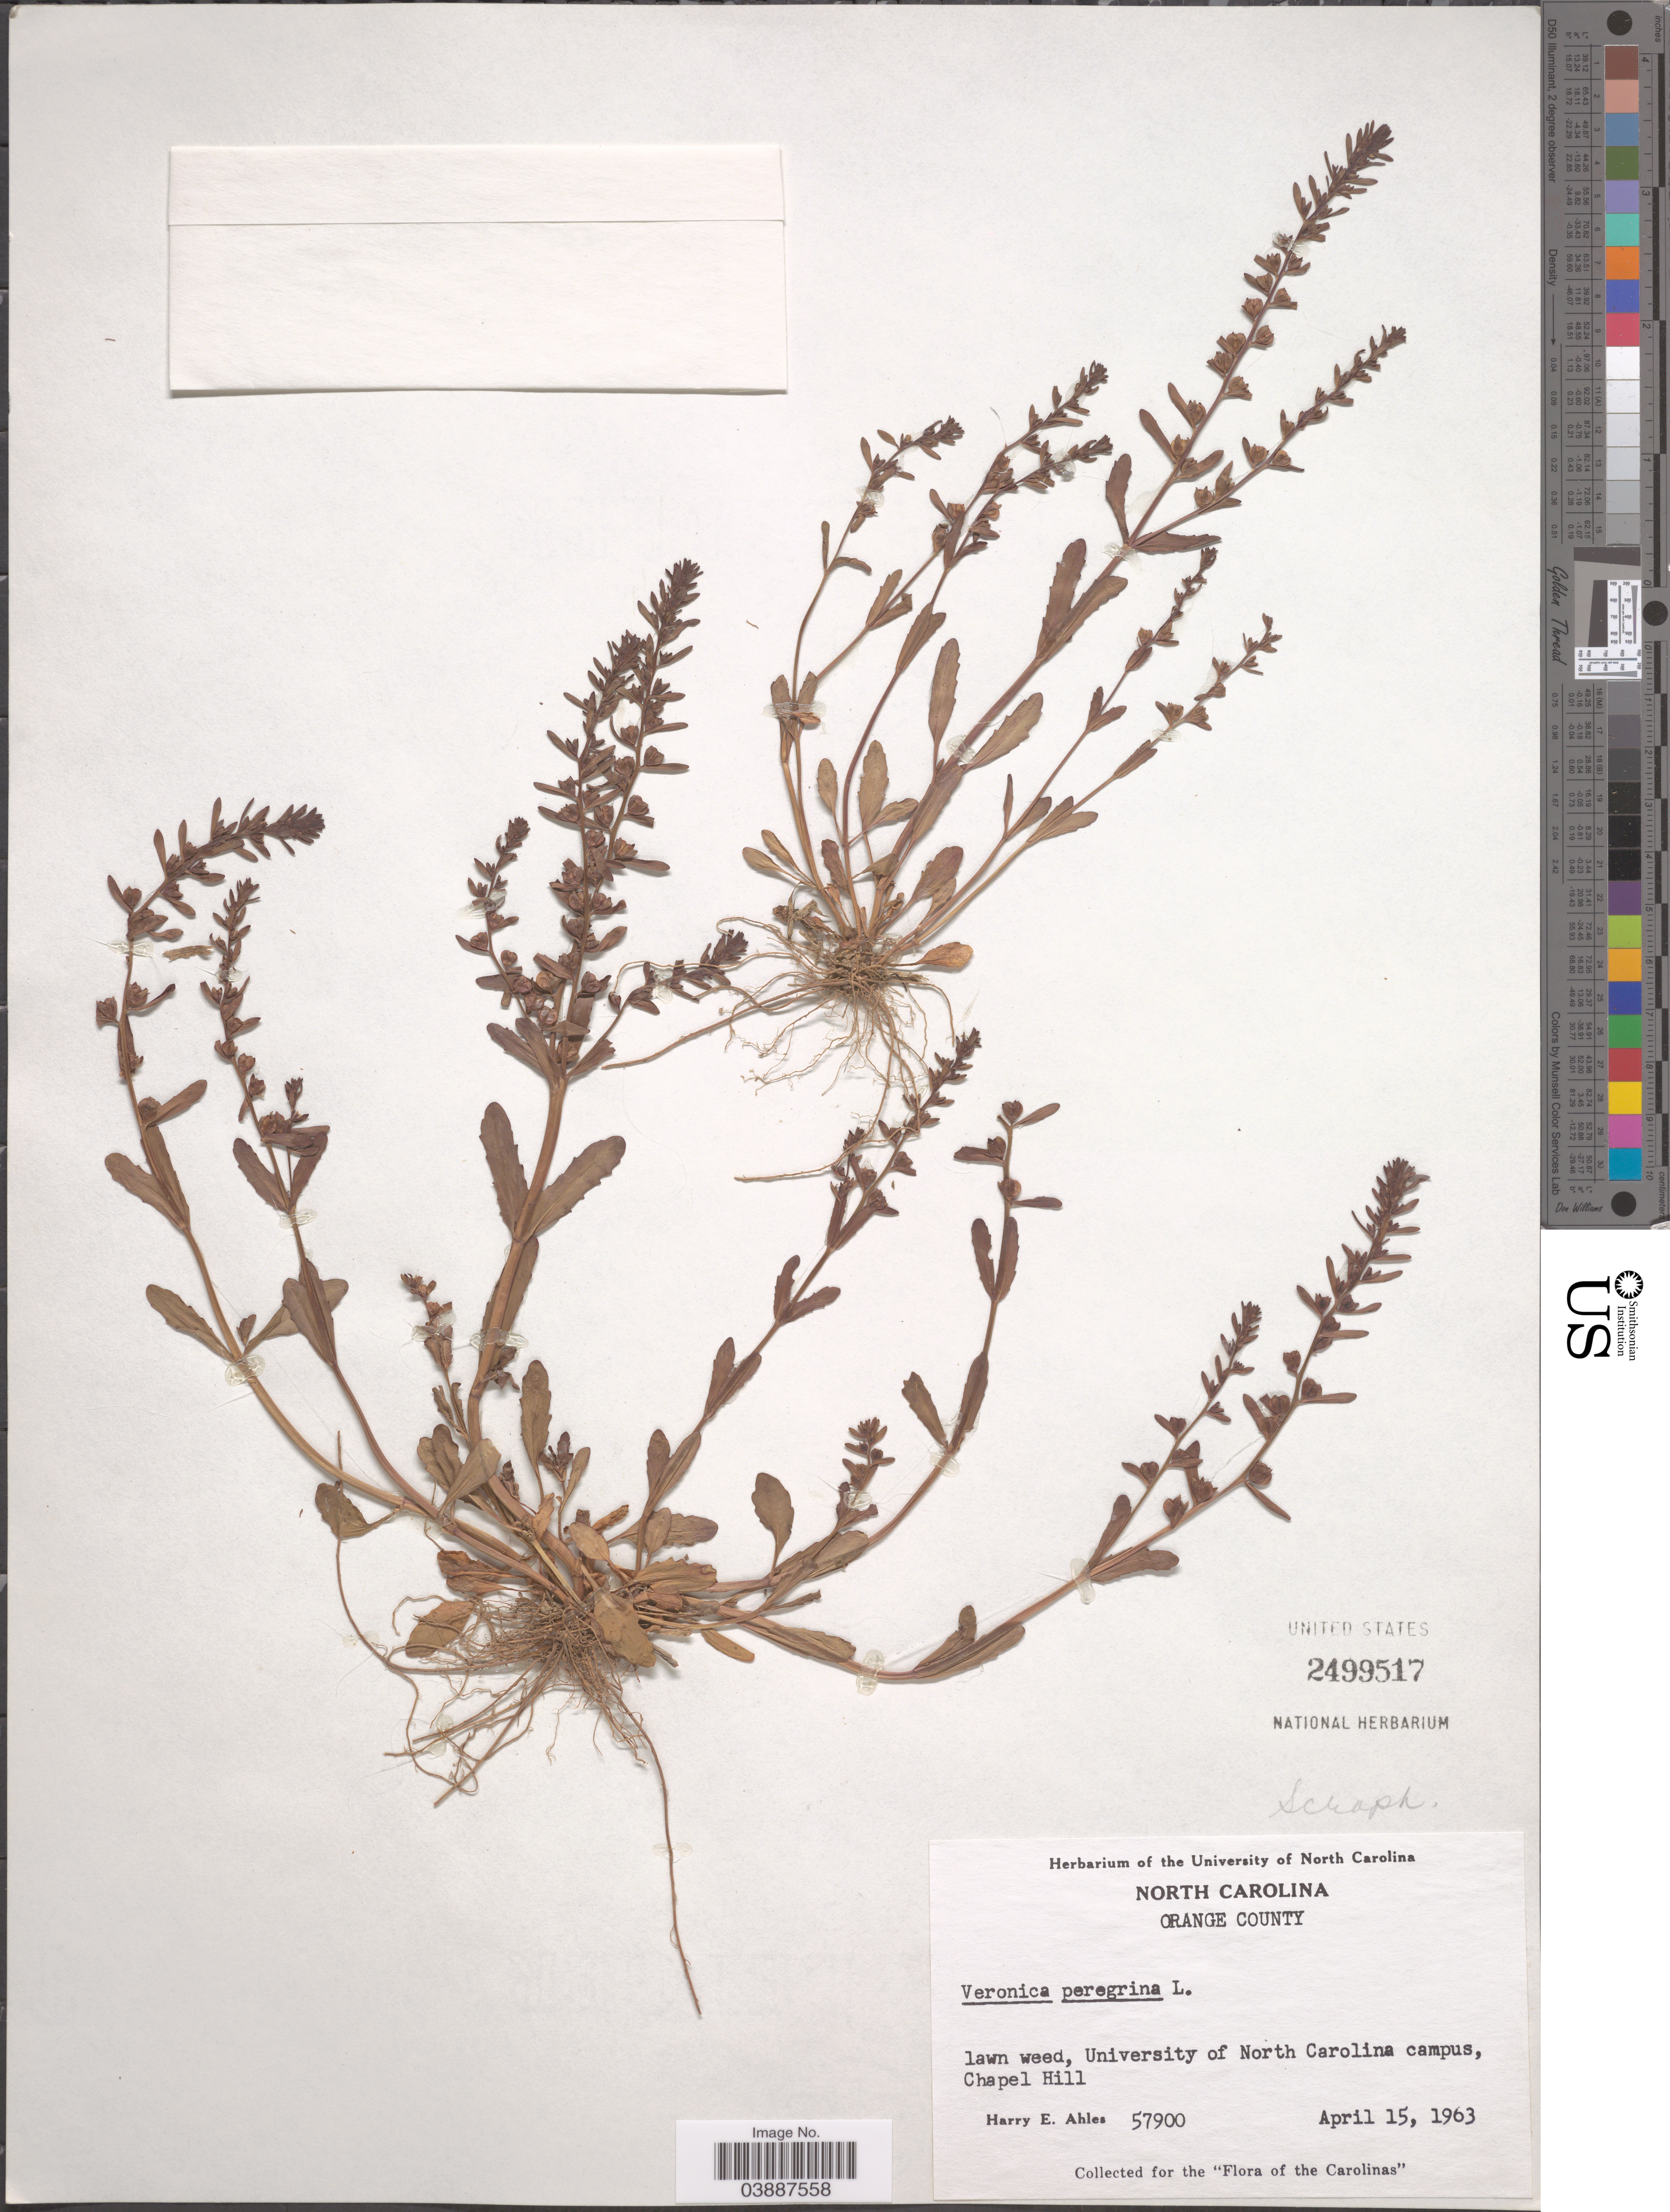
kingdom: Plantae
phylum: Tracheophyta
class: Magnoliopsida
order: Lamiales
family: Plantaginaceae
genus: Veronica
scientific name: Veronica peregrina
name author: L.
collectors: H. E. Ahles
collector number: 57900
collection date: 1963-04-15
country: United States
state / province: North Carolina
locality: Orange County. Lawn weed, University of North Carolina campus, Chapel Hill.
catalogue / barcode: US 2499517